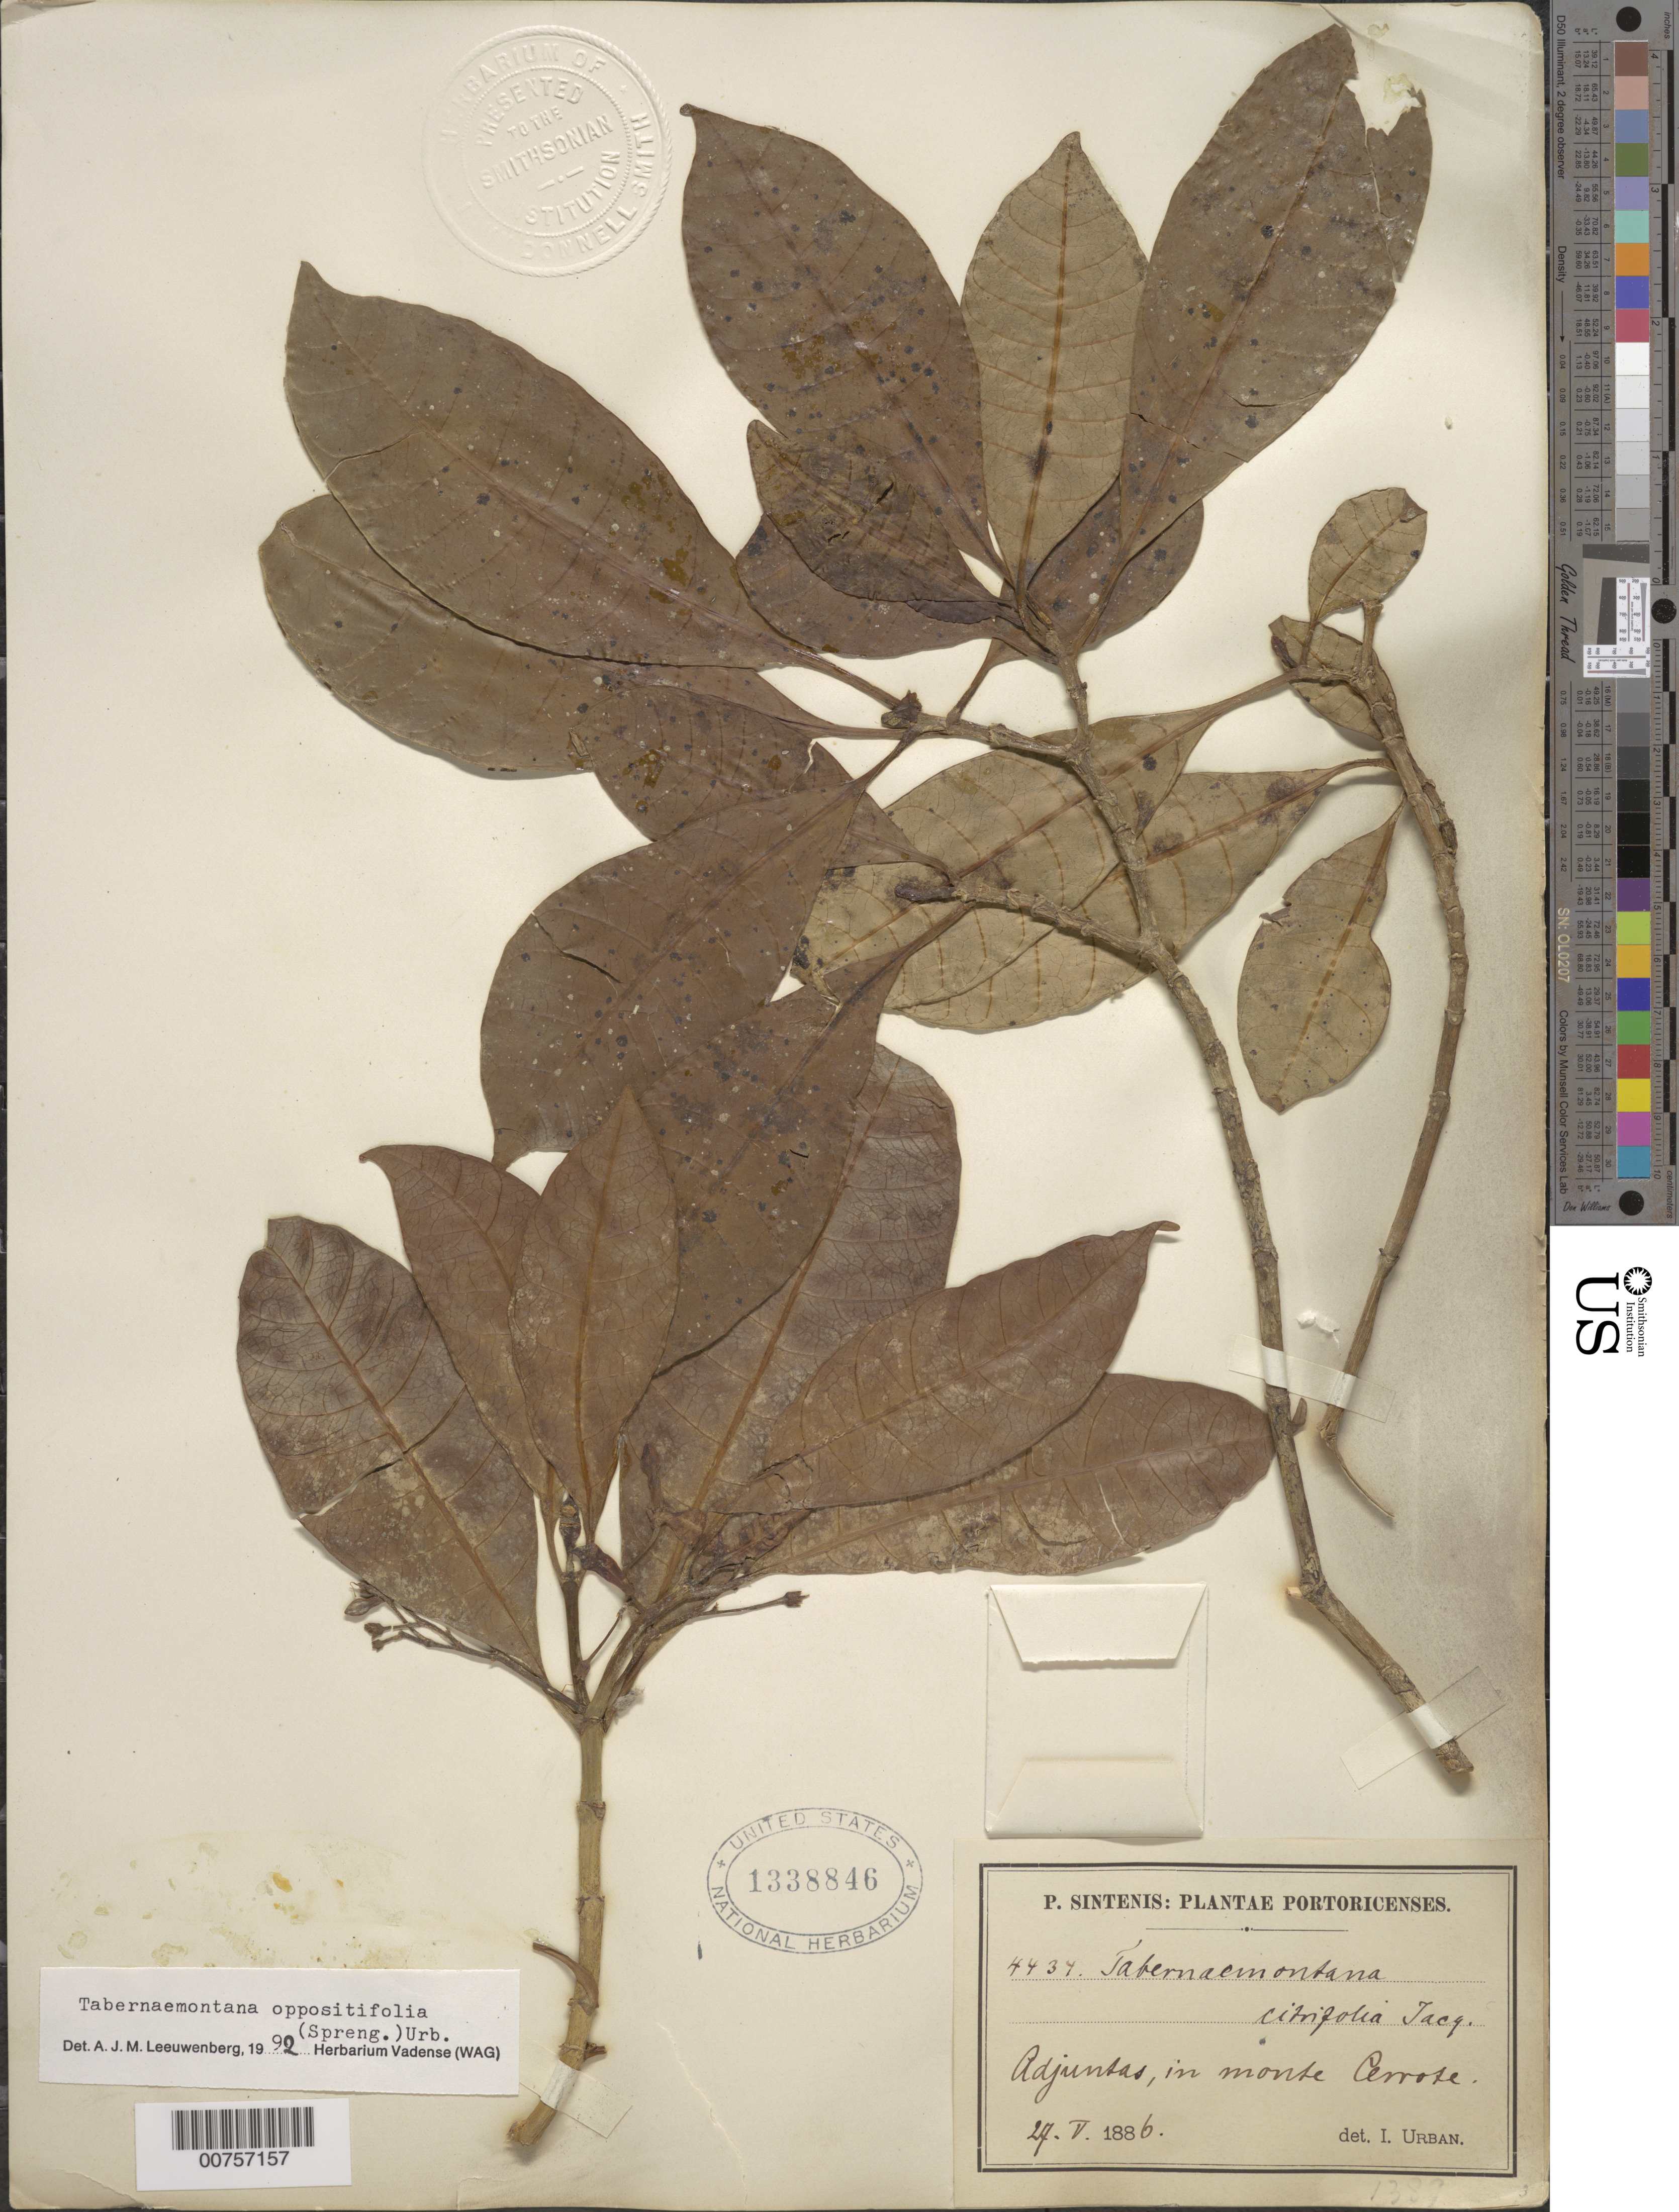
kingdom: Plantae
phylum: Tracheophyta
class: Magnoliopsida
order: Gentianales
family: Apocynaceae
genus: Tabernaemontana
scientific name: Tabernaemontana oppositifolia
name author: (Spreng.) Urb.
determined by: Leeuwenberg, A. J. M.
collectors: P. Sintenis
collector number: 4434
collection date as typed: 27 May 1886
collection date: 1886-05-27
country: Puerto Rico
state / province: Adjuntas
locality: Adjuntas, in monte Cerrote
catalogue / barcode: US 1338846